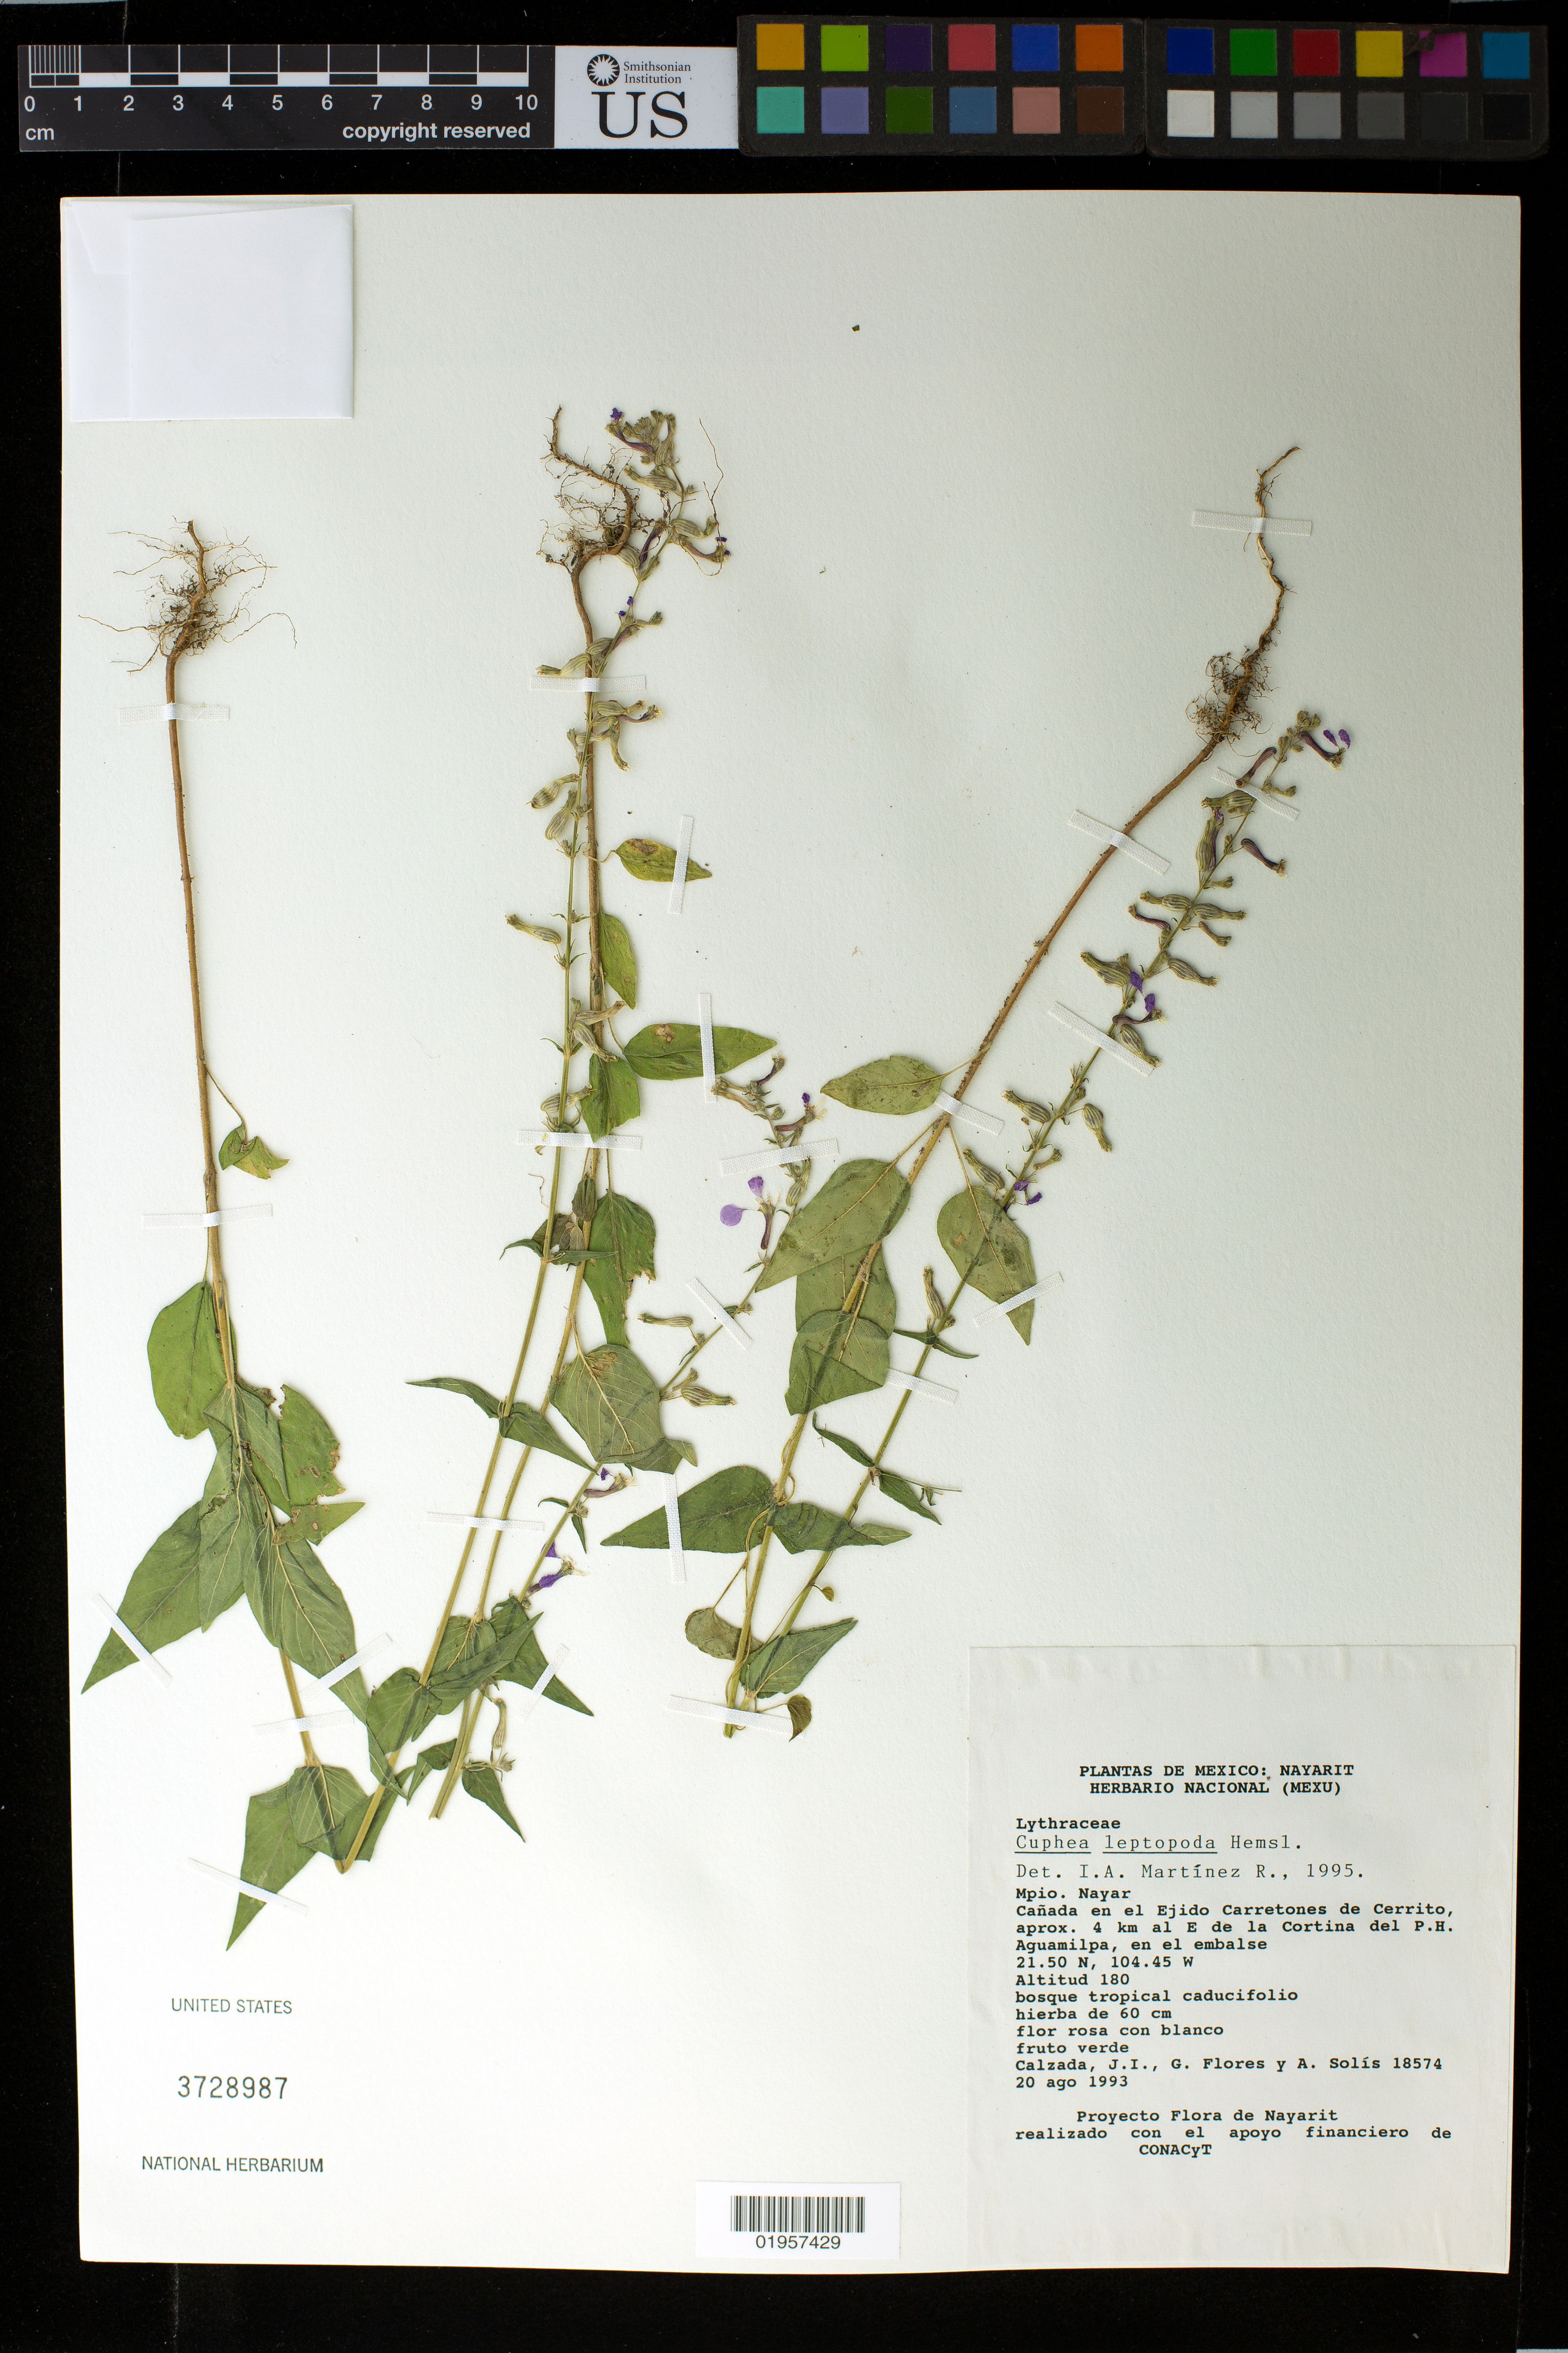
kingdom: Plantae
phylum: Tracheophyta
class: Magnoliopsida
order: Myrtales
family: Lythraceae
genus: Cuphea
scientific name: Cuphea leptopoda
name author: Hemsl.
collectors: J. I. Calzada, G. Flores F. & A. Solis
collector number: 18574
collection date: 1993-08-20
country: Mexico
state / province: Nayarit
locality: Mpio. Nayar, Canada en el Ejido Carretones de Cerrito, aprox. 4 km al E de la Cortina del P. H. Aguamilpa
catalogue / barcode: US 3728987